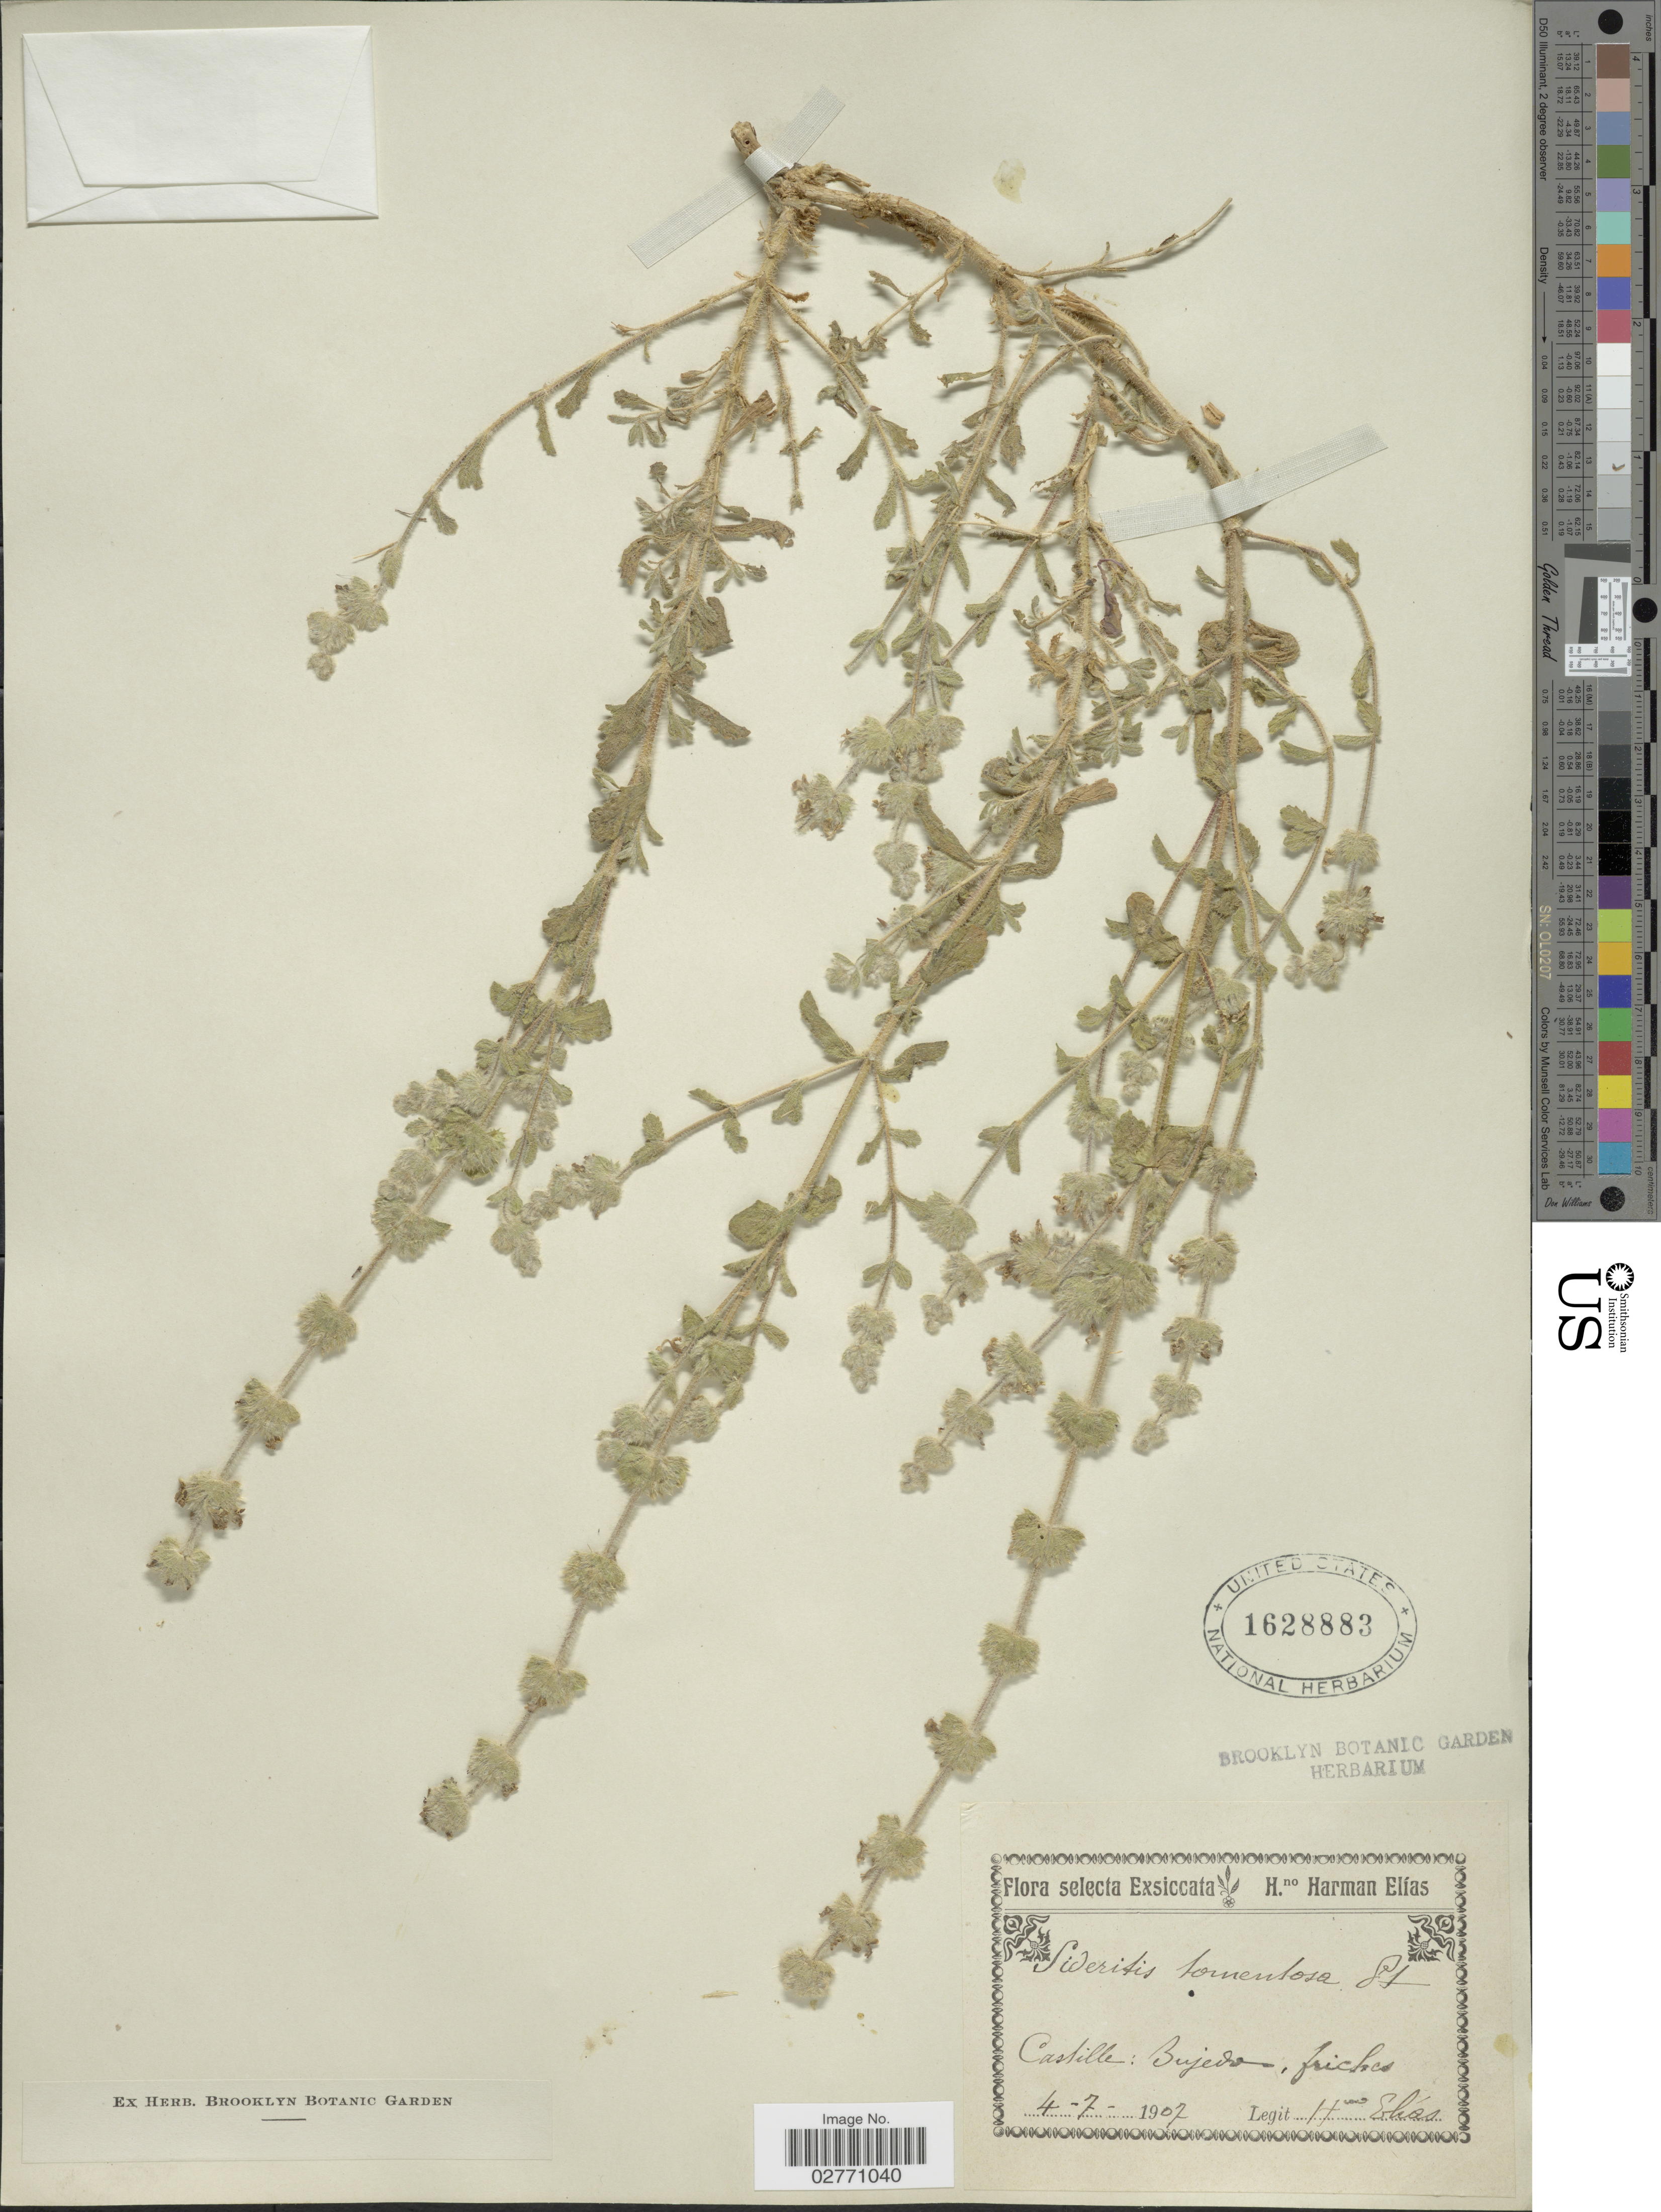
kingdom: Plantae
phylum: Tracheophyta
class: Magnoliopsida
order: Lamiales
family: Lamiaceae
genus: Sideritis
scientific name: Sideritis tomentosa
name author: Pourr.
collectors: Bro. Elias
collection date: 1907-07-04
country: Spain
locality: Castille: Bujedo, friches.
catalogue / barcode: US 1628883